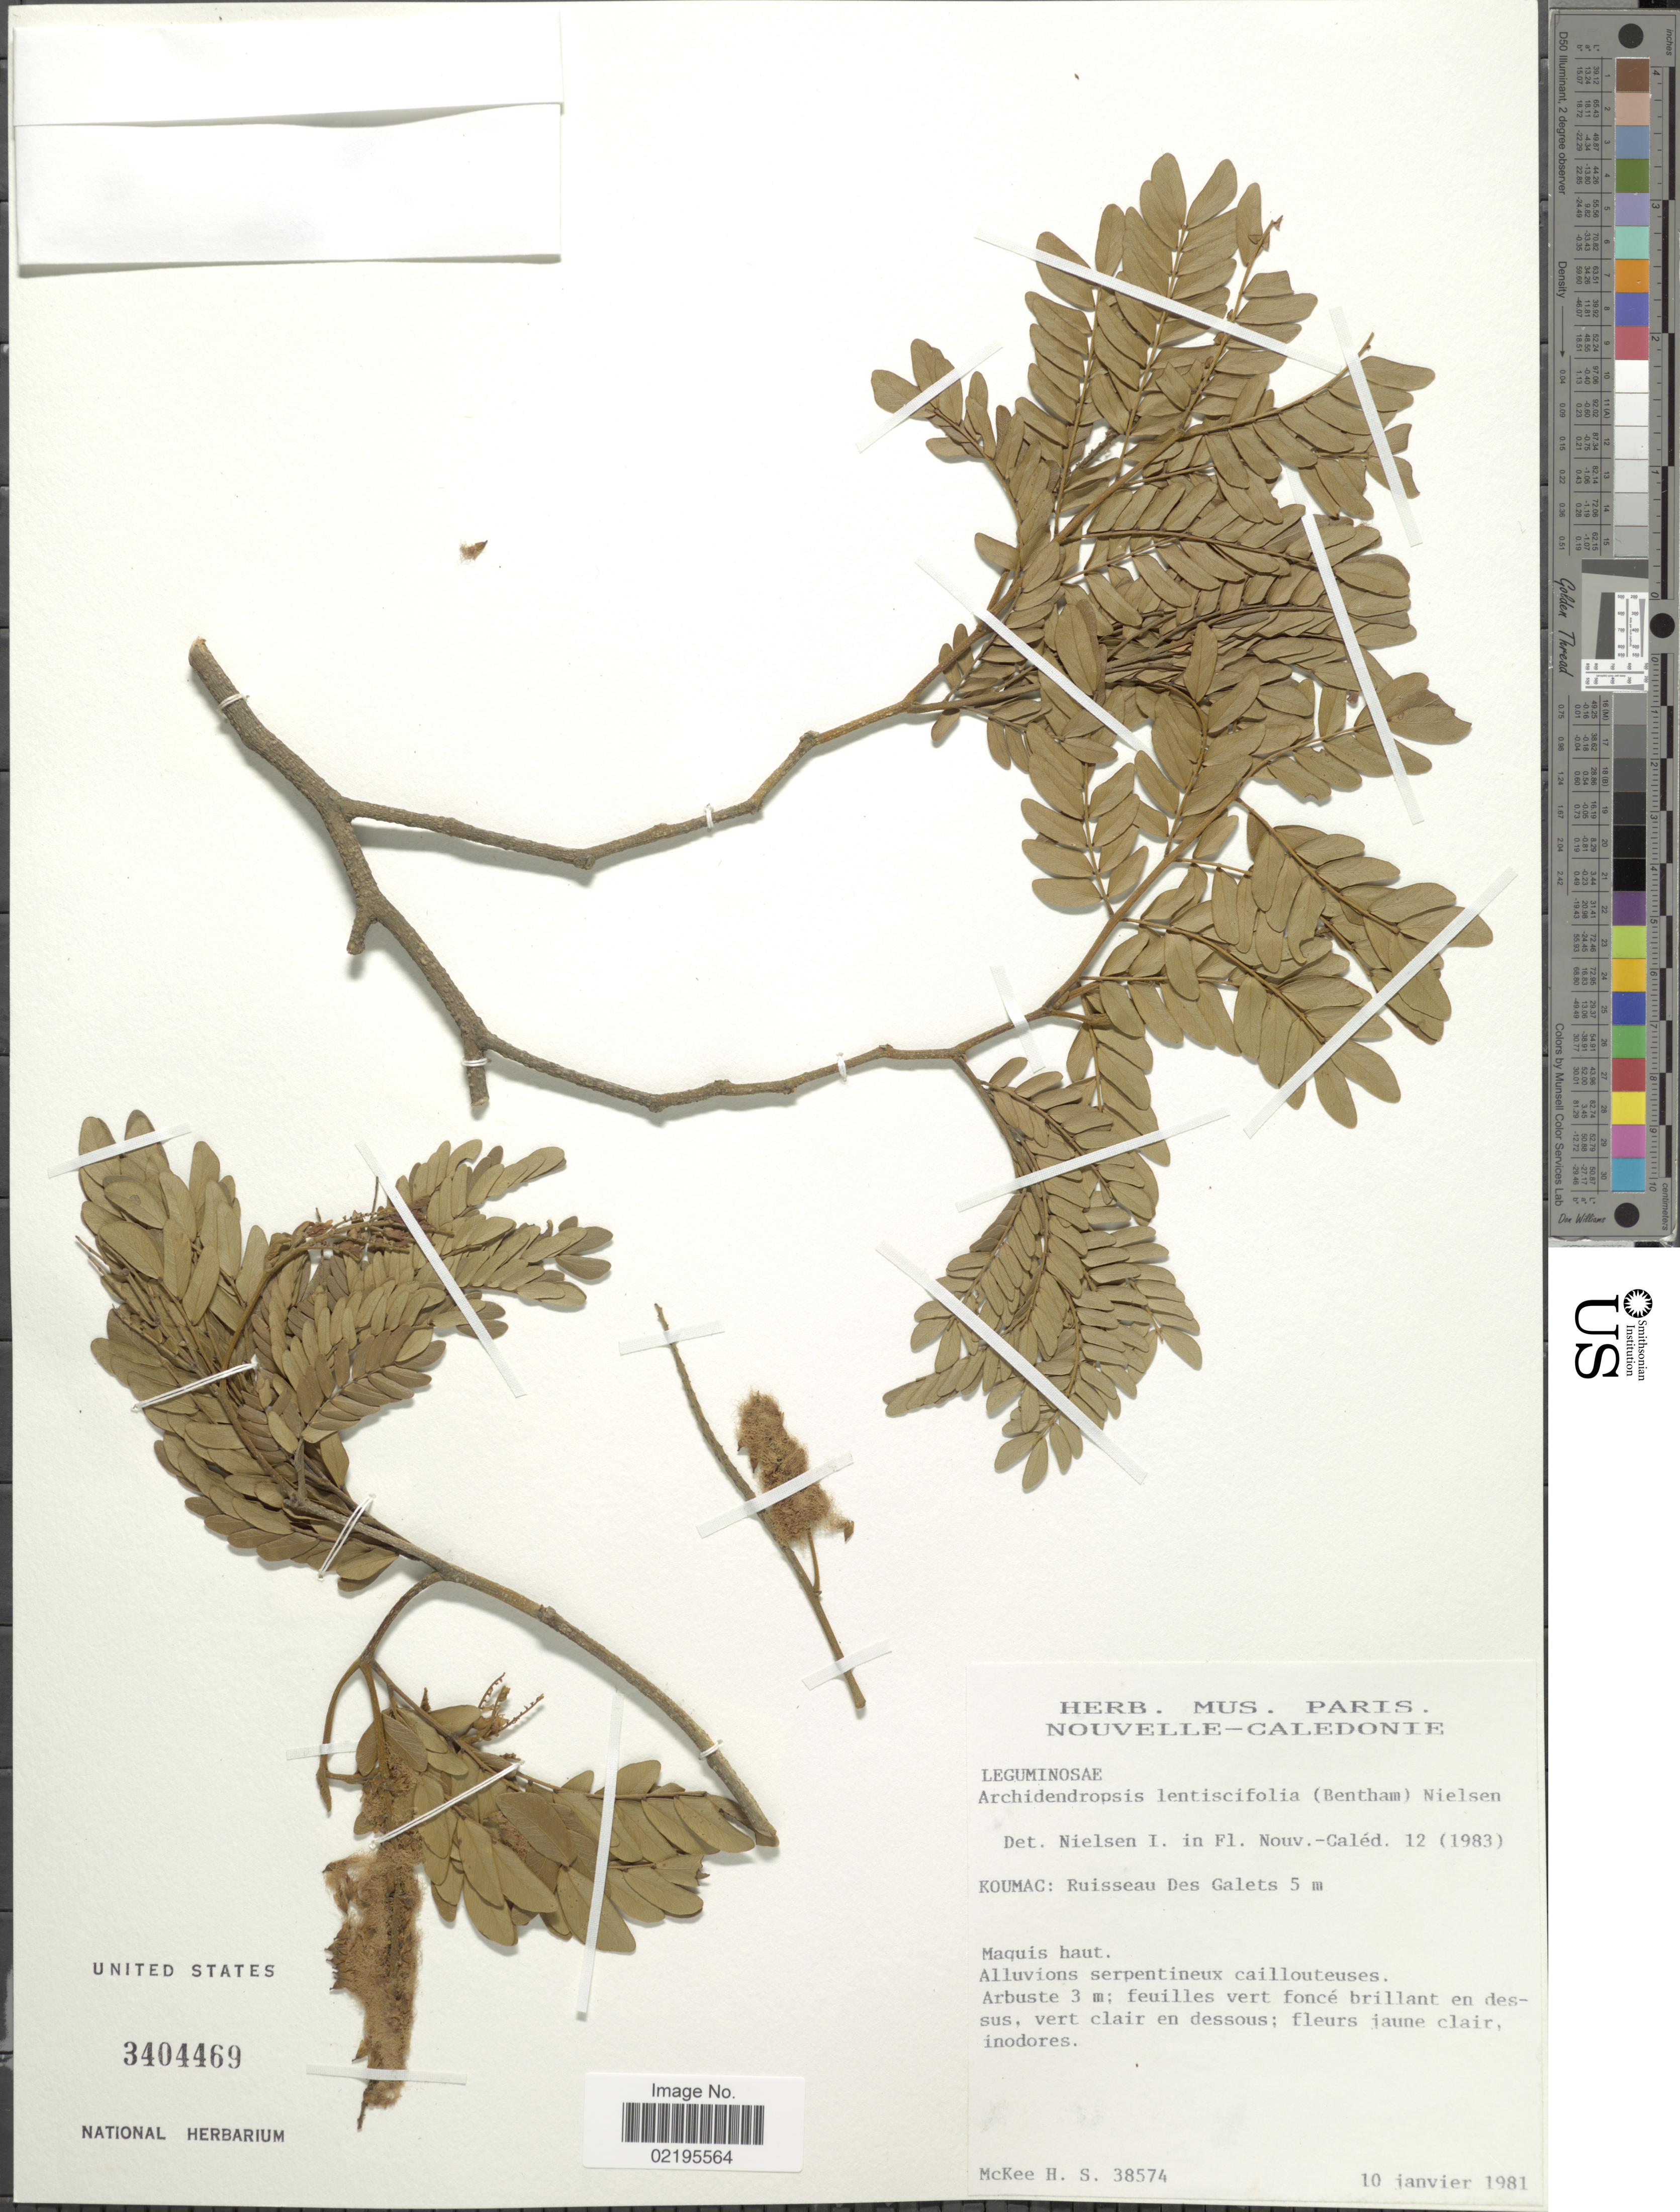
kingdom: Plantae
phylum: Tracheophyta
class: Magnoliopsida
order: Fabales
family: Fabaceae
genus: Archidendropsis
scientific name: Archidendropsis lentiscifolia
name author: (Benth.) I.C. Nielsen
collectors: H. S. McKee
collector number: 38574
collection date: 1981-01-10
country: New Caledonia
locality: Koumac: Ruisseau Des Galets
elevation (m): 5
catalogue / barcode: US 3404469